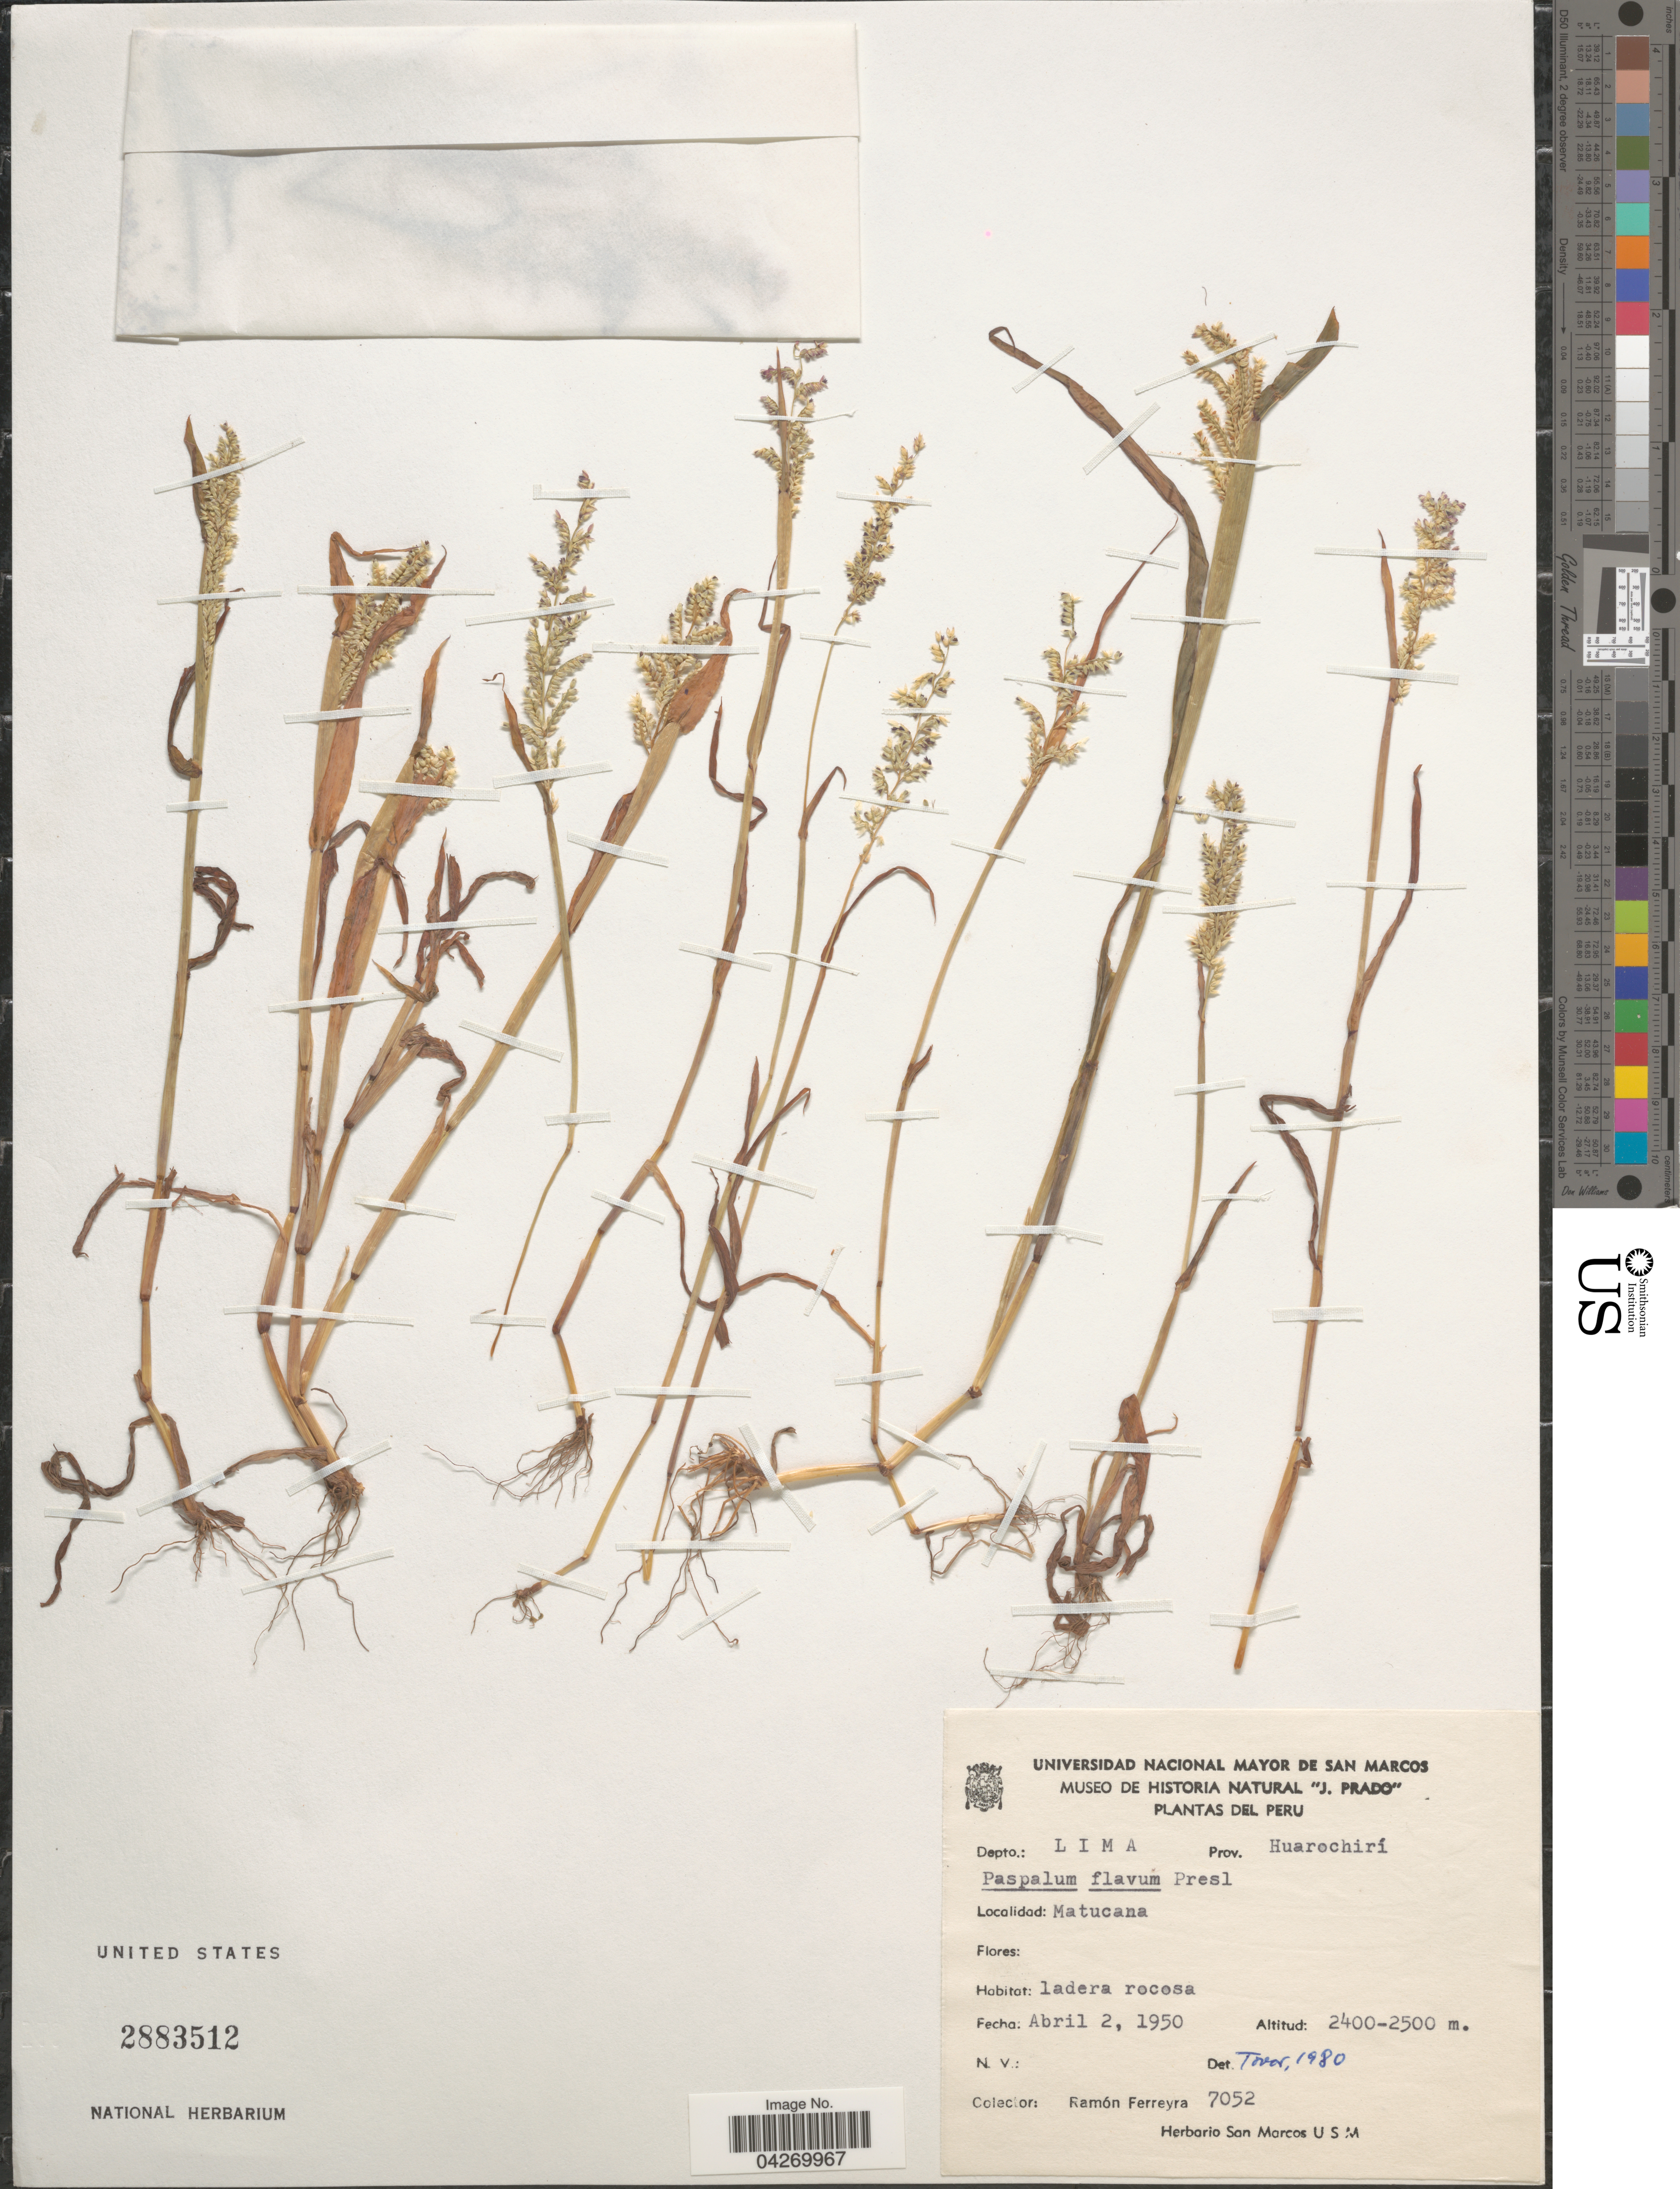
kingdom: Plantae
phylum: Tracheophyta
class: Liliopsida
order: Poales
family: Poaceae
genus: Paspalum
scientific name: Paspalum flavum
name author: J. Presl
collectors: R. A. Ferreyra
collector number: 7052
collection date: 1950-04-02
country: Peru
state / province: Lima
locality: Depto.: Lima Prov. Huarochirí. Matucana.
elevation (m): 2400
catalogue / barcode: US 2883512